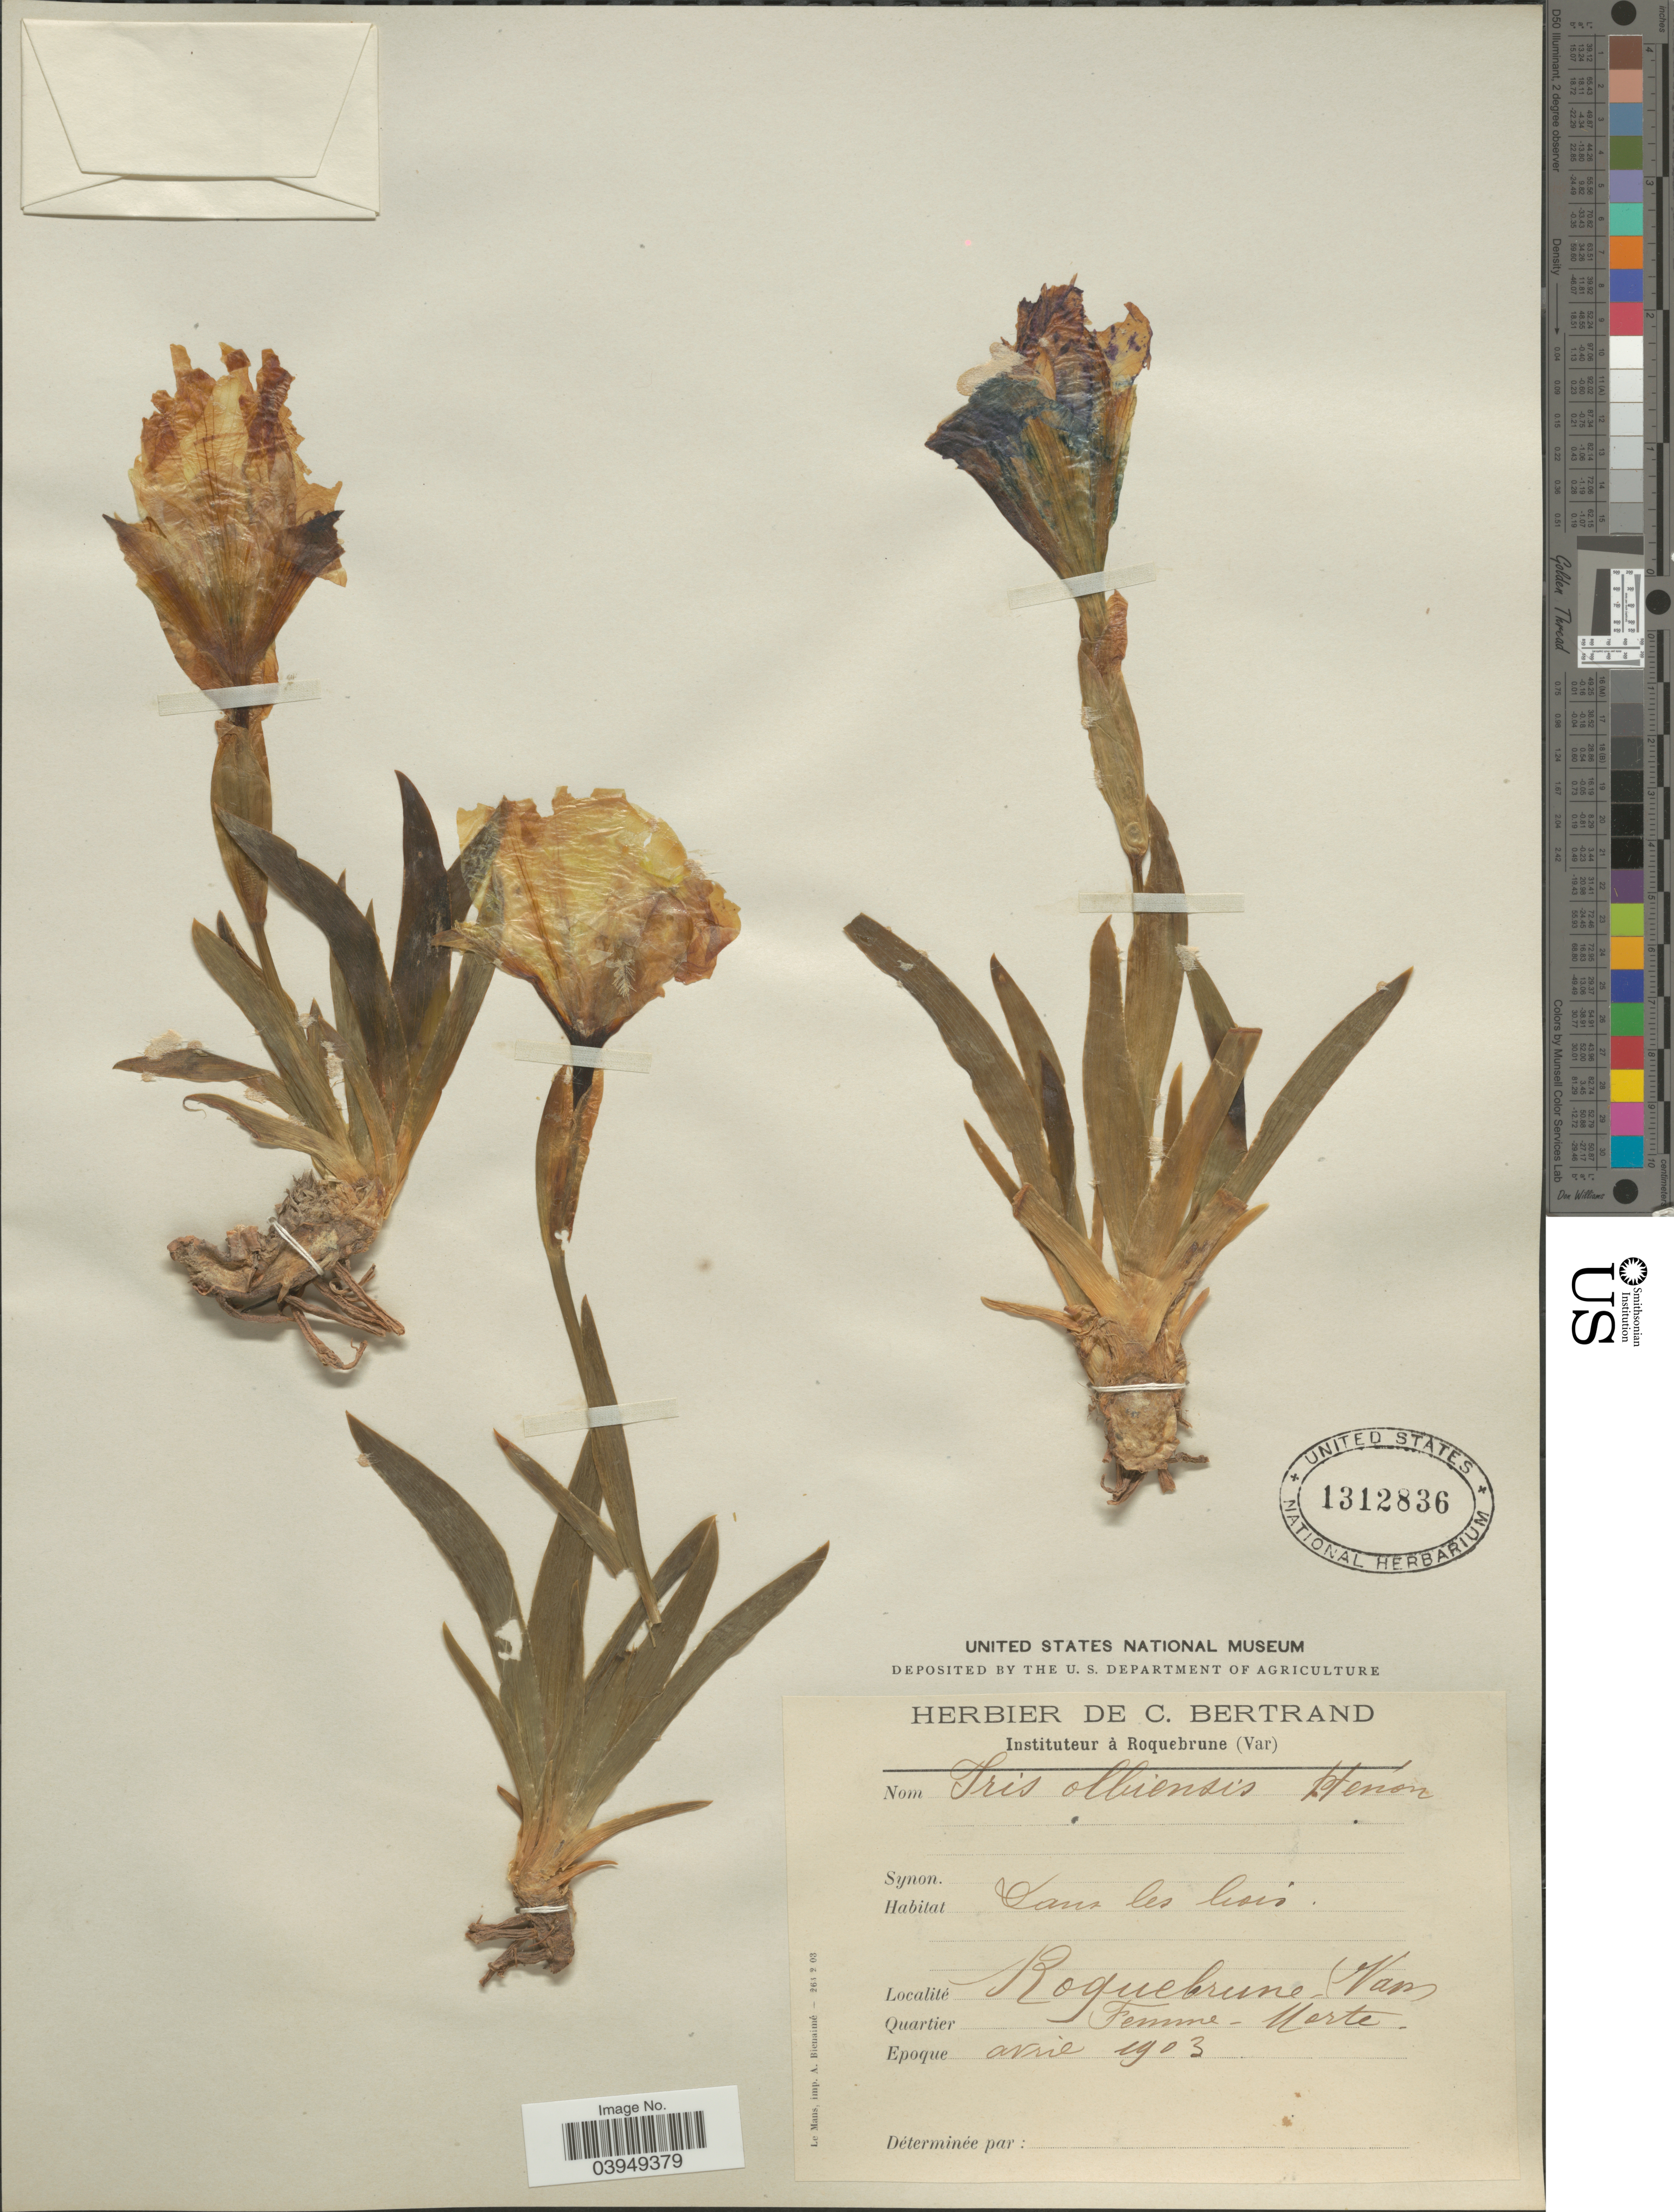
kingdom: Plantae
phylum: Tracheophyta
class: Liliopsida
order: Asparagales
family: Iridaceae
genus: Iris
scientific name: Iris olbiensis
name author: Henon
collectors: Ex herb. C. Bertrand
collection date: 1903-04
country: France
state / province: Provence-Alpes-Côte d'Azur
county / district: Var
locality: Roquebrune, (Var).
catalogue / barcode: US 1312836